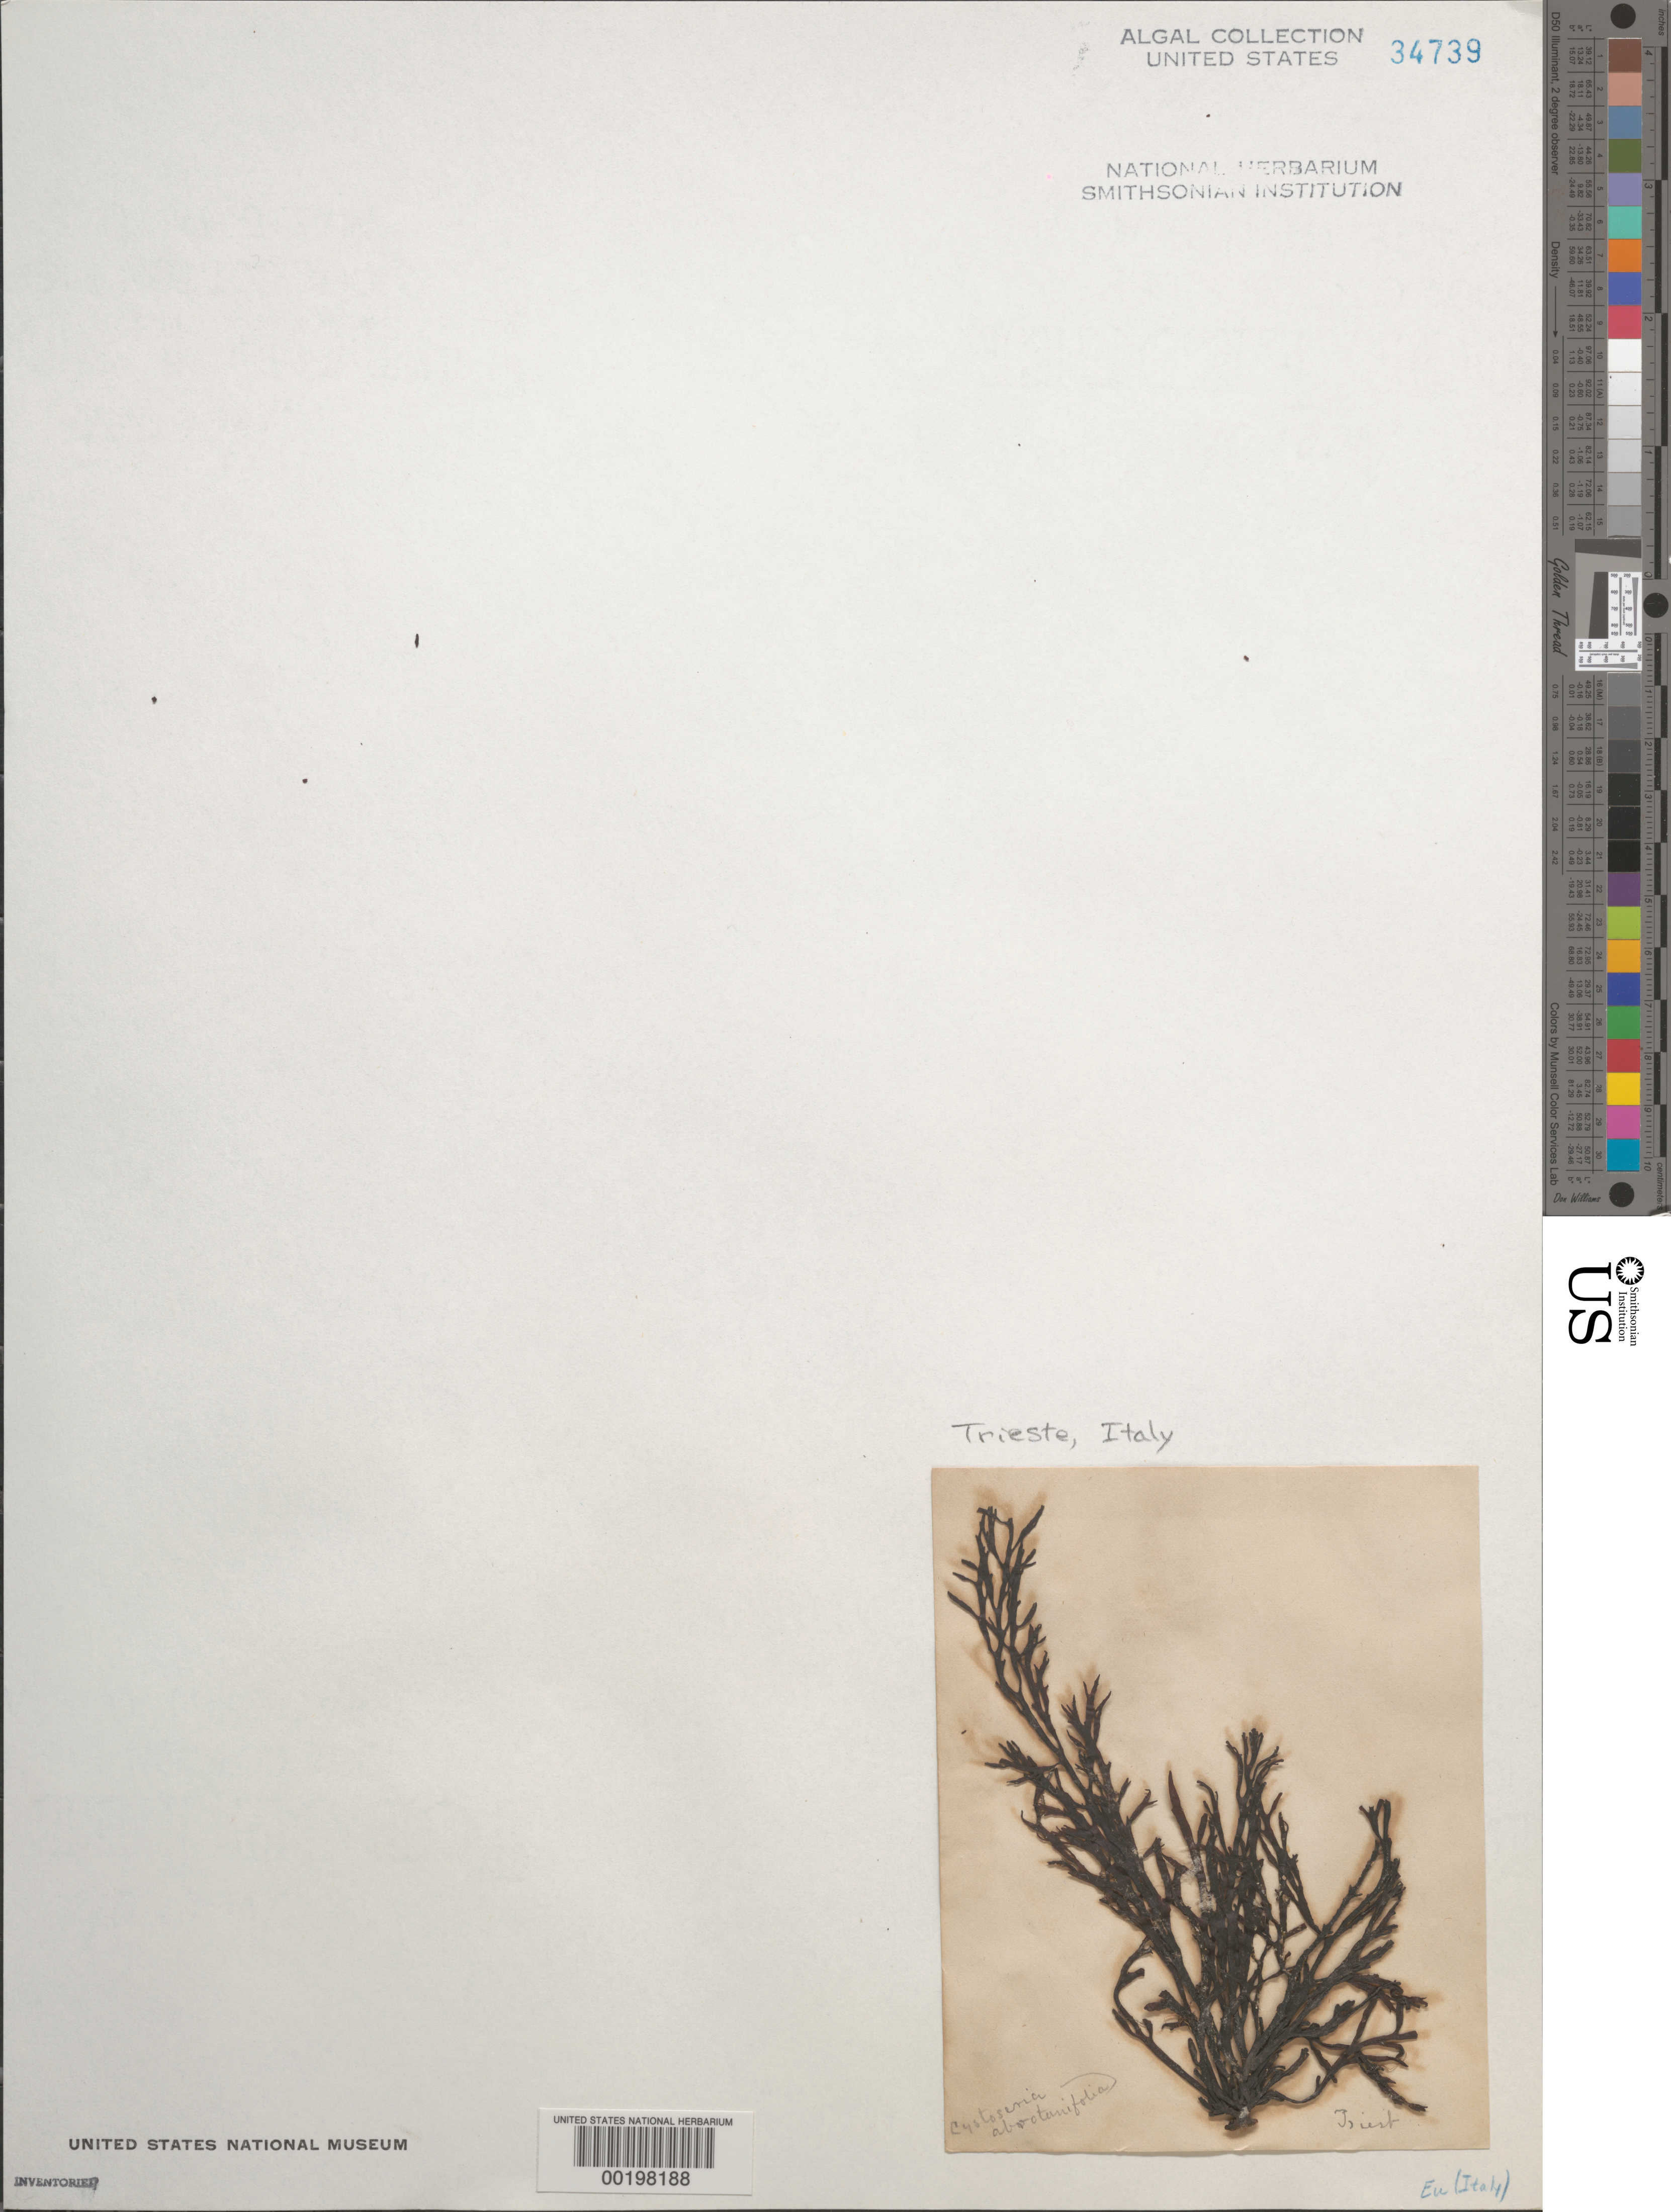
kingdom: Chromista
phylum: Ochrophyta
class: Phaeophyceae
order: Fucales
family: Sargassaceae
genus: Cystoseira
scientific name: Cystoseira foeniculacea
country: Italy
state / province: Friuli-Venezia Giulia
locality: Trieste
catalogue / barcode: US 34739